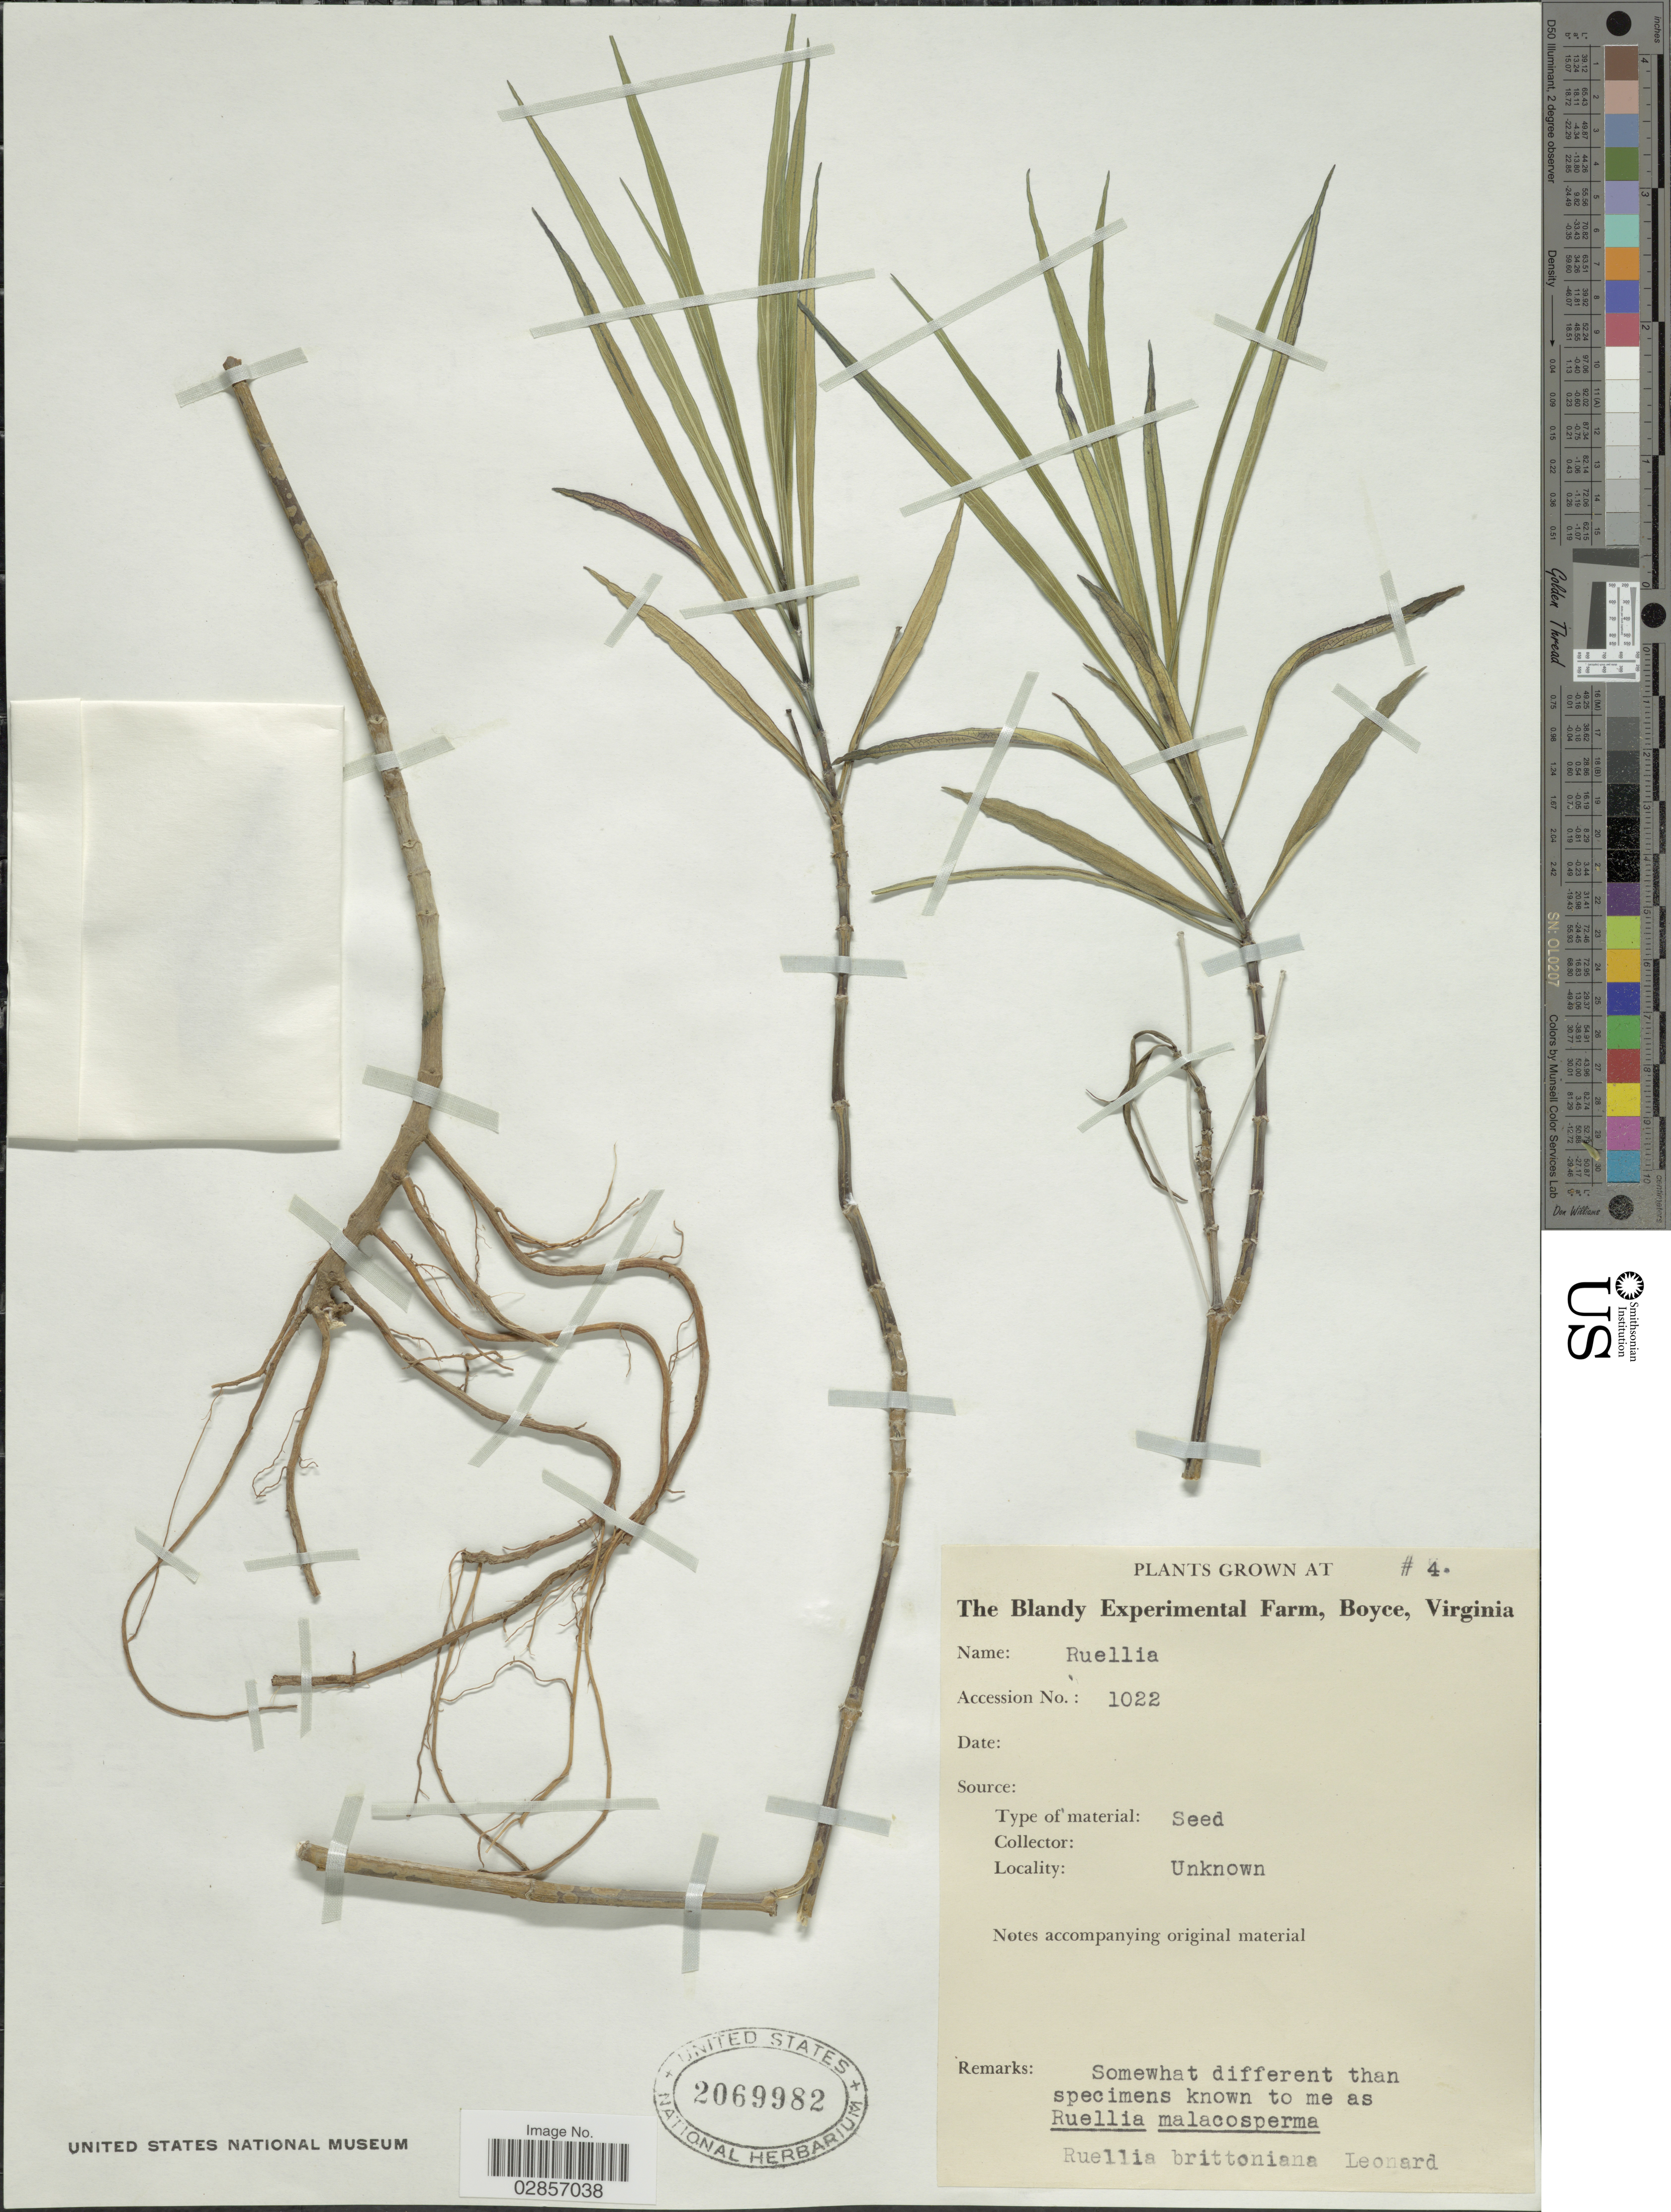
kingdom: Plantae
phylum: Tracheophyta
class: Magnoliopsida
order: Lamiales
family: Acanthaceae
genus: Ruellia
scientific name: Ruellia coerulea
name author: Morong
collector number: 4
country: United States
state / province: Virginia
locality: The Blandy Experimental Farm, Boyce, Virginia.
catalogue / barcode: US 2069982